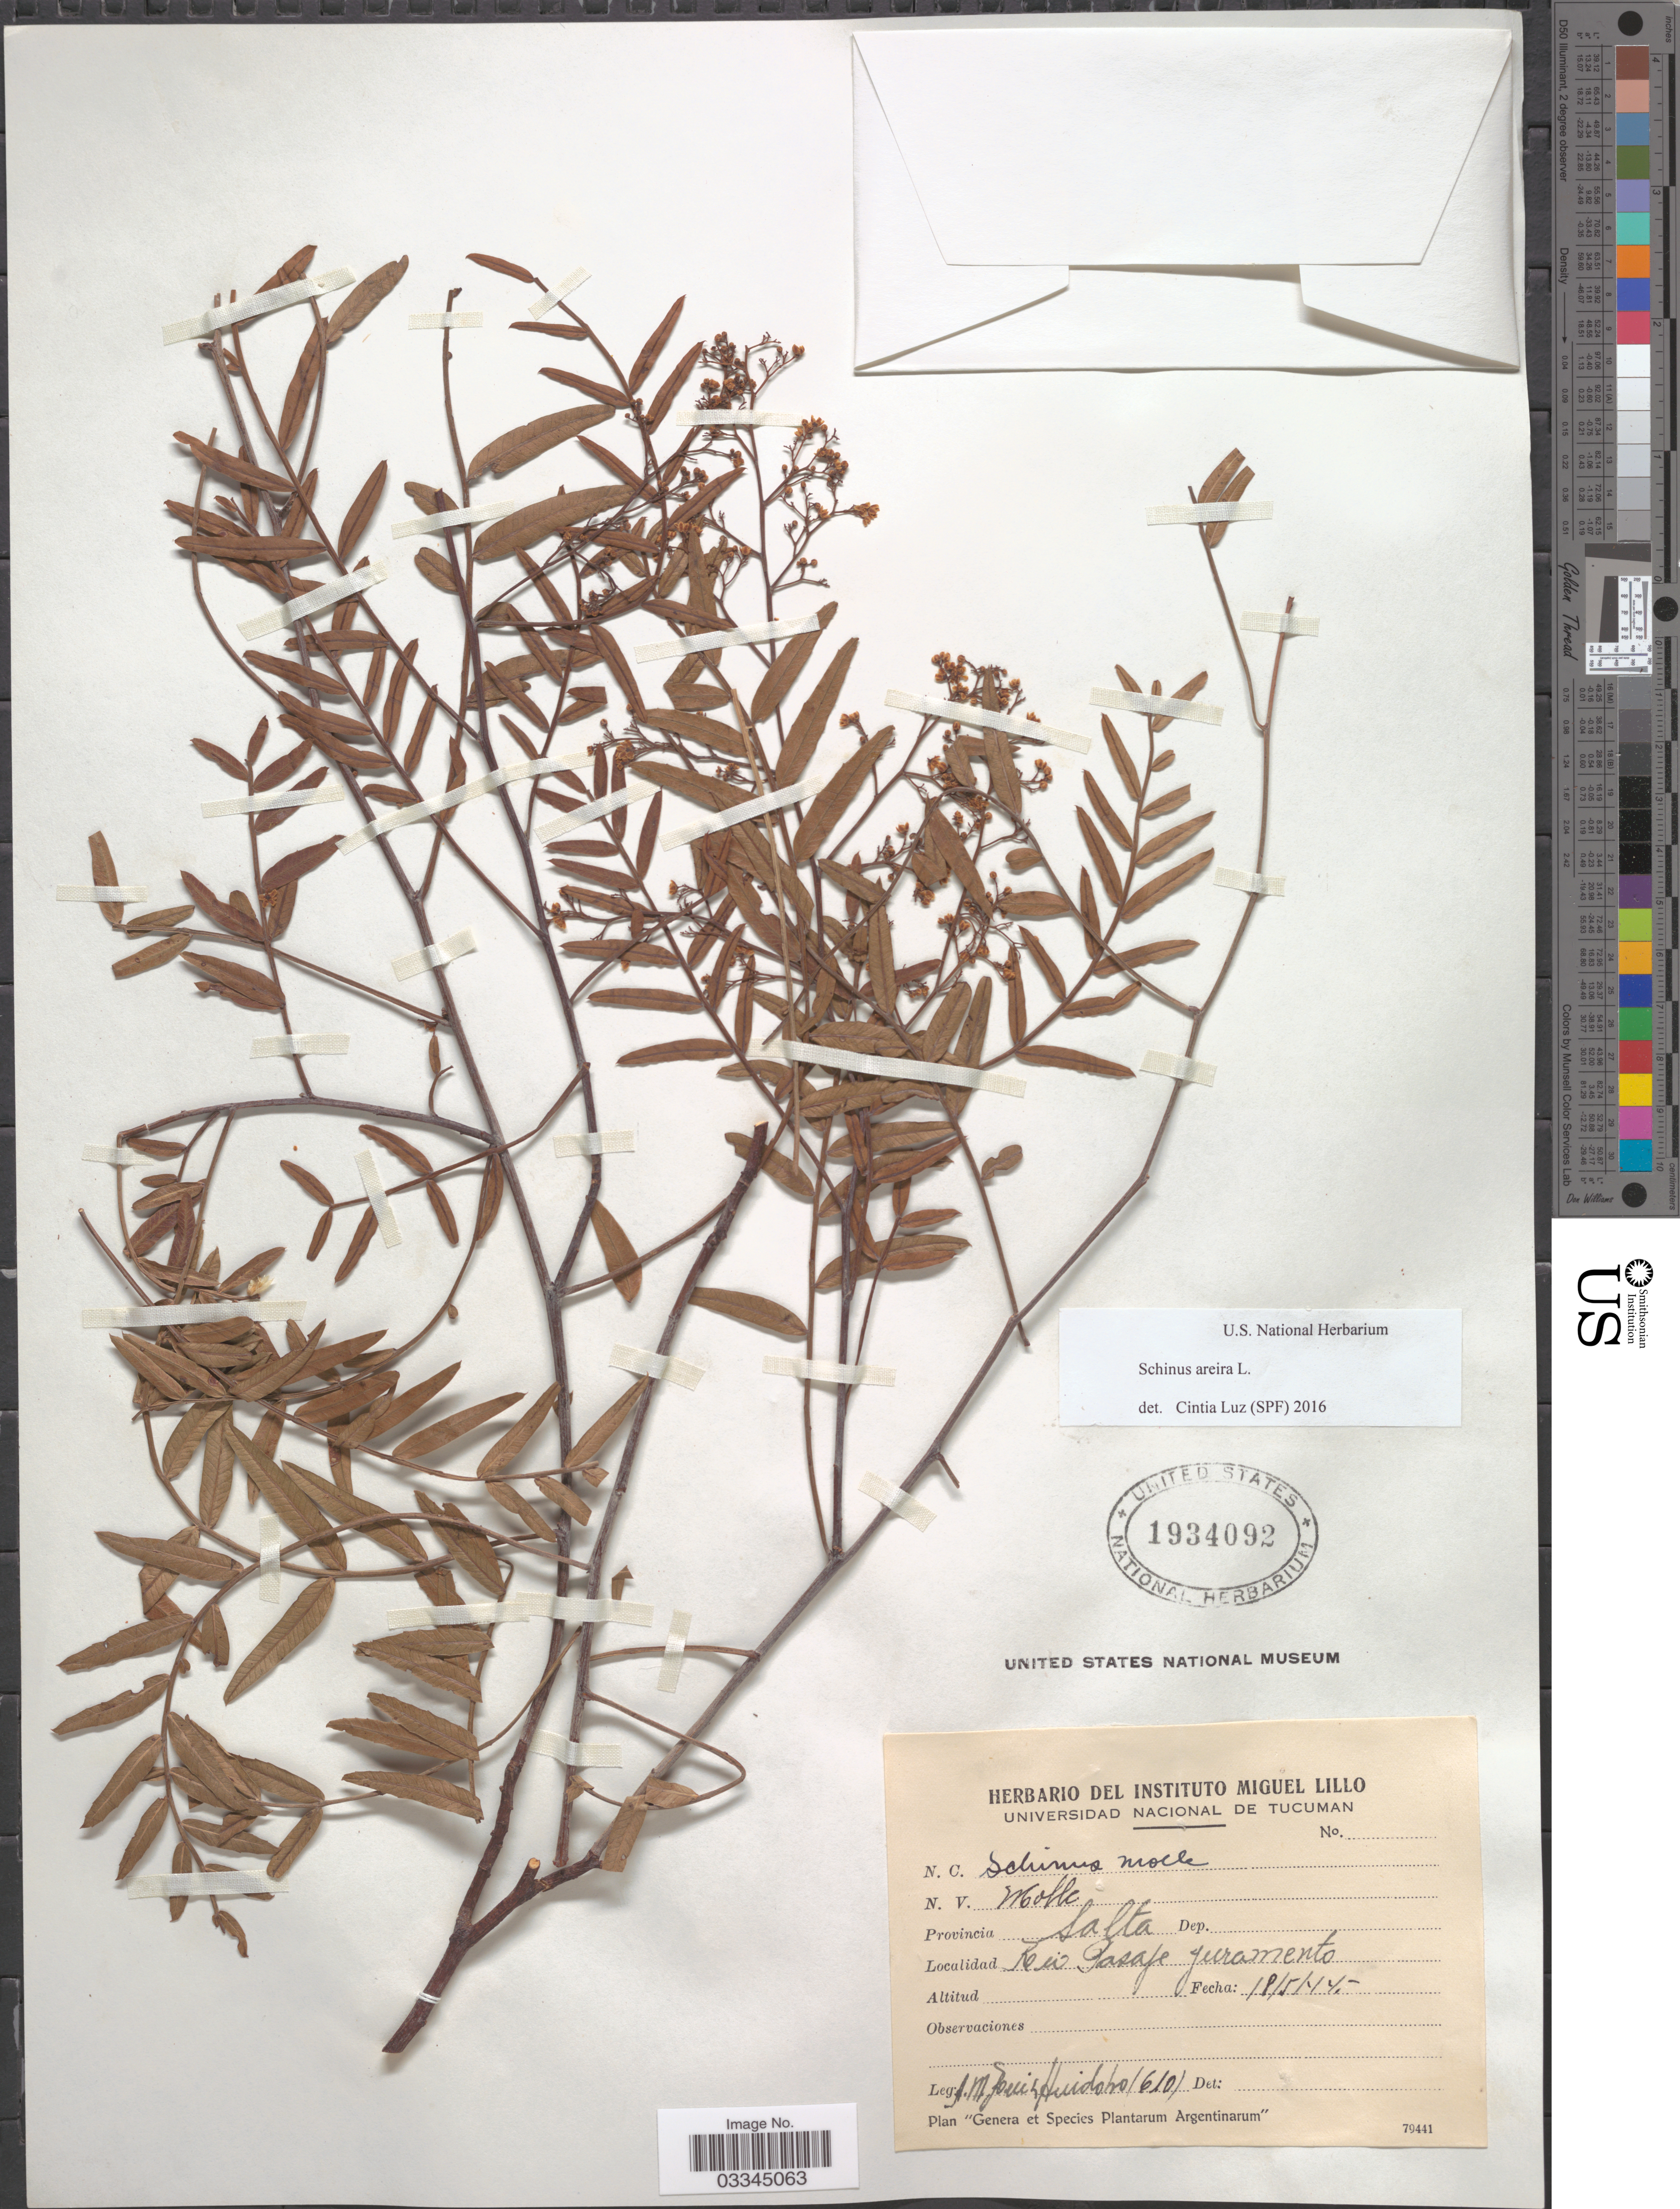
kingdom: Plantae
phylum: Tracheophyta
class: Magnoliopsida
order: Sapindales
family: Anacardiaceae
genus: Schinus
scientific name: Schinus areira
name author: L.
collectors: J. M. Ruiz Huidobo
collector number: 610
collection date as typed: Transcribed d/m/y: 18/5/11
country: Argentina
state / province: Salta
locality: Rio Pasaje Juramento.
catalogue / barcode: US 1934092